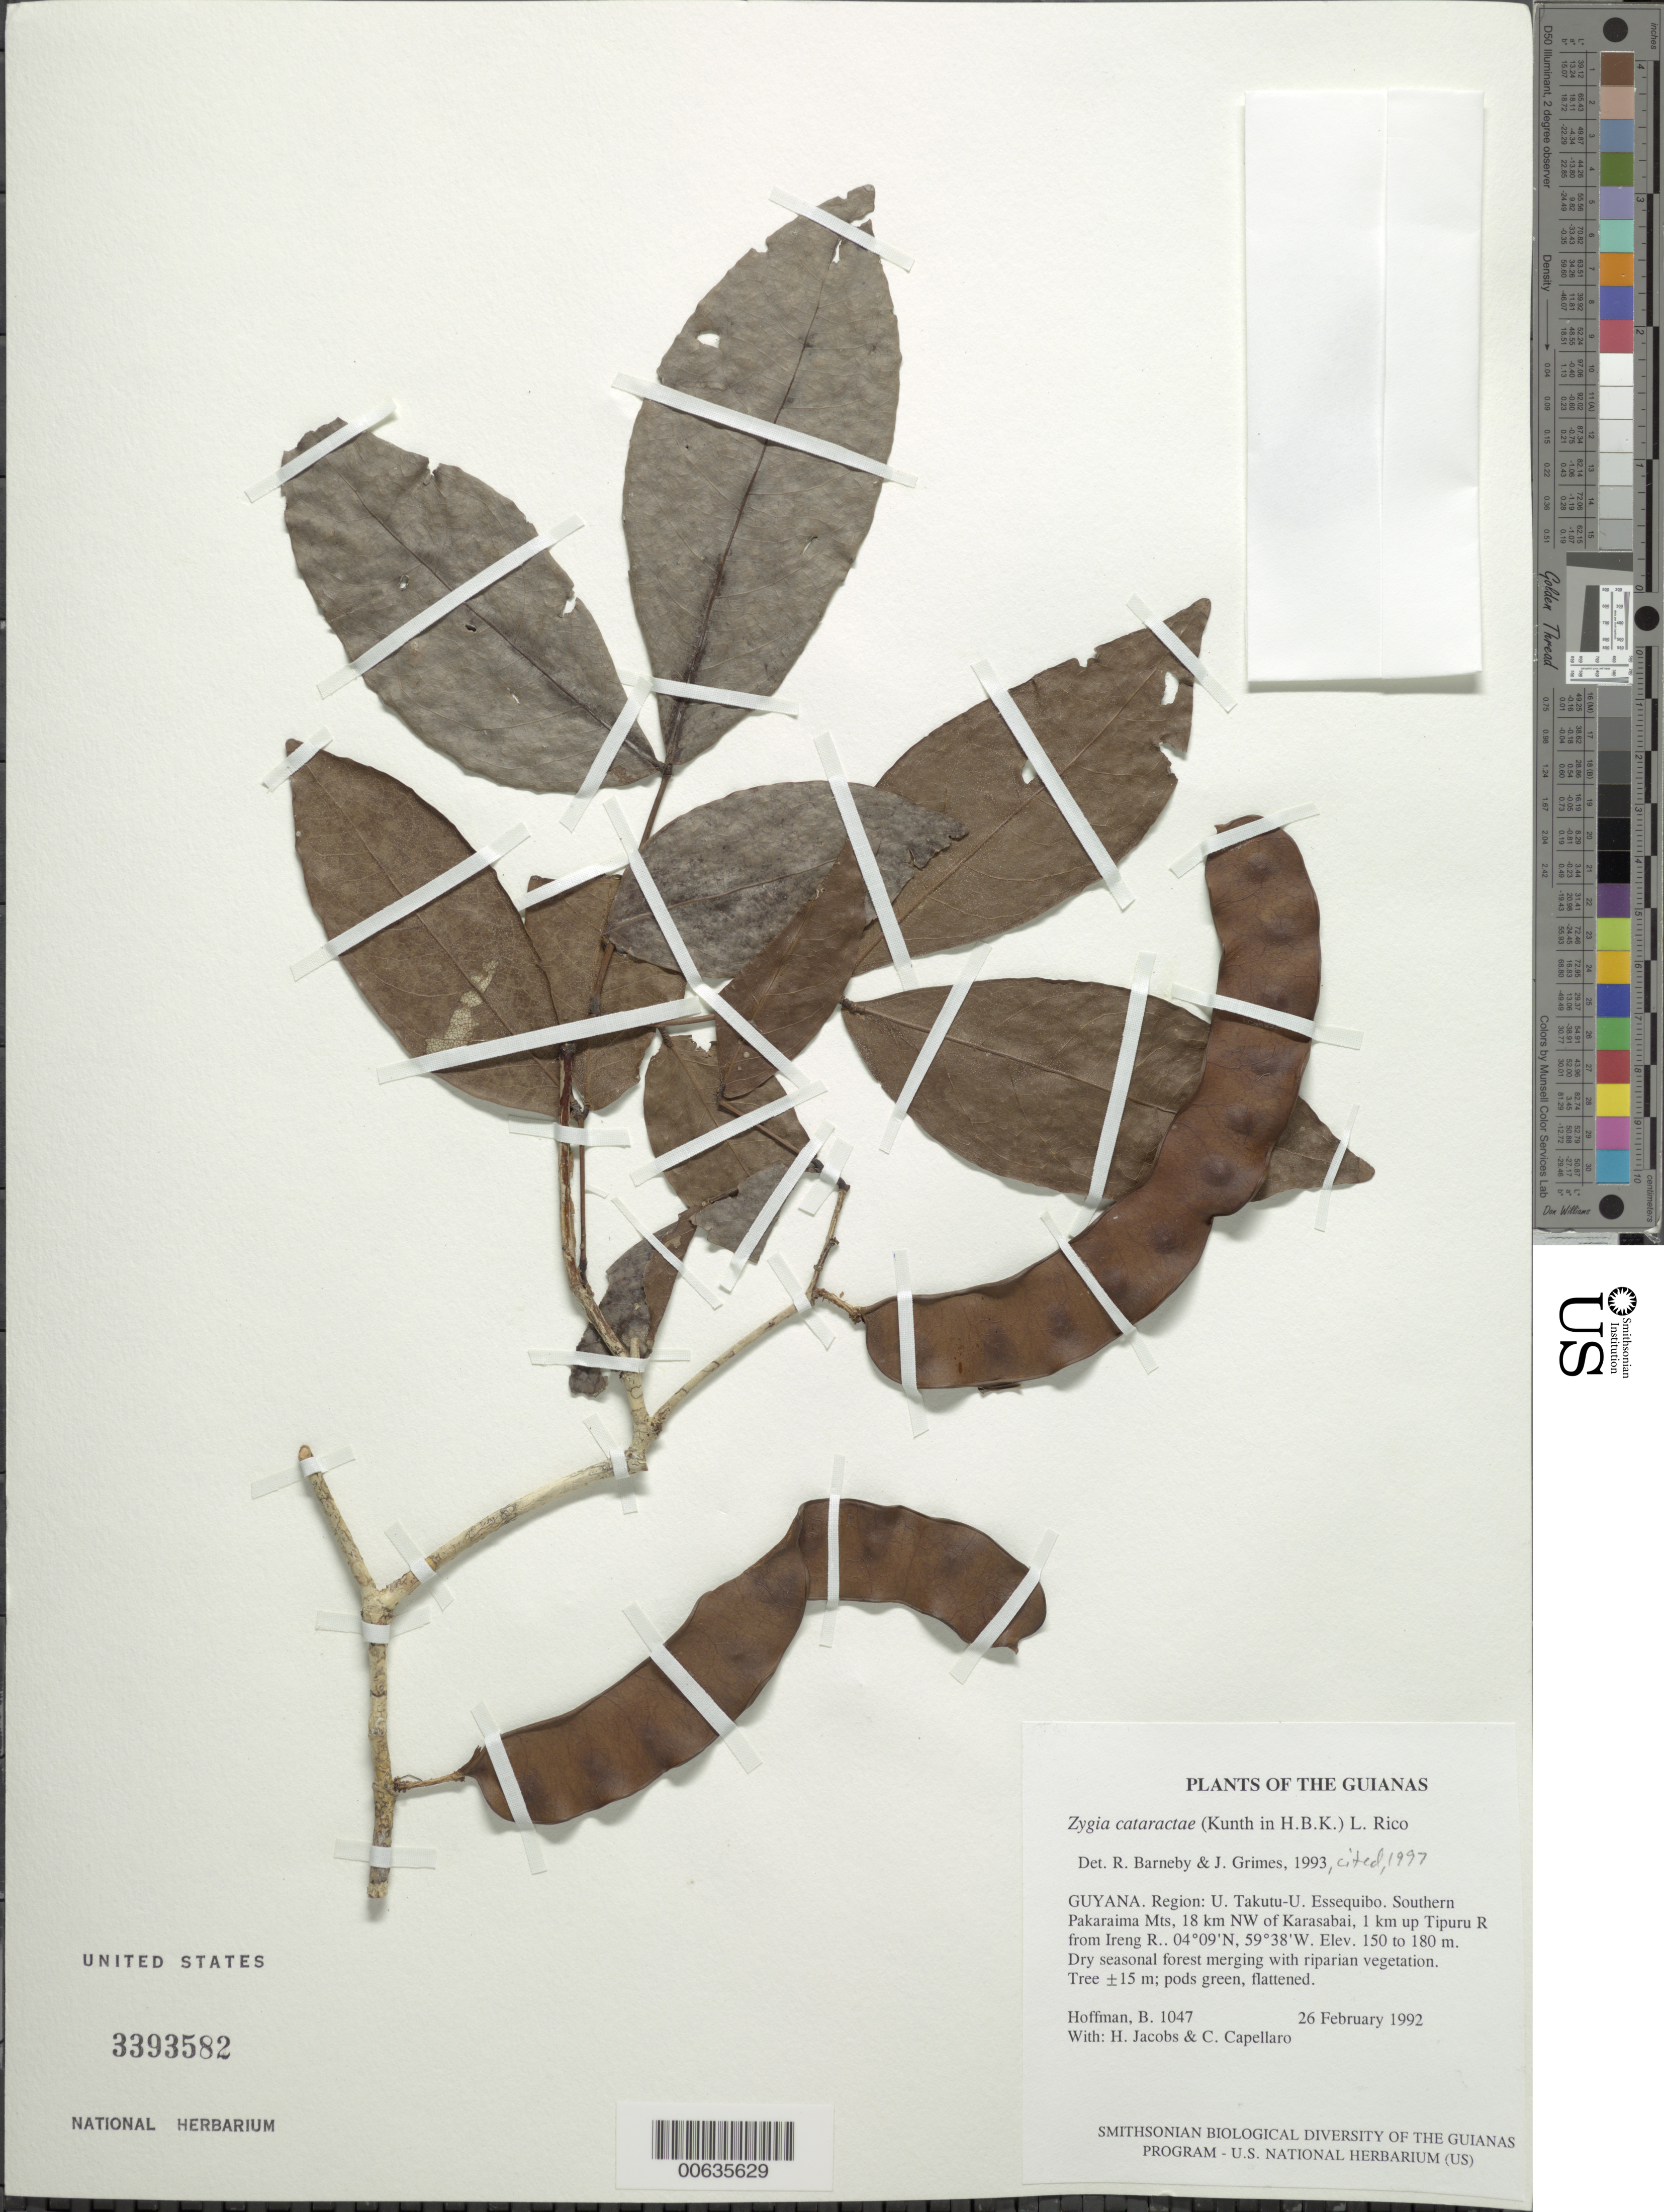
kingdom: Plantae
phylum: Tracheophyta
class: Magnoliopsida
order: Fabales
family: Fabaceae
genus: Zygia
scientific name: Zygia cataractae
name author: (Kunth) L. Rico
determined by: Barneby, R. C.; Grimes, J. W.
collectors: B. Hoffman, H. Jacobs & C. Capellaro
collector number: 1047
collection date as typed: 26 February 1992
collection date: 1992-02-26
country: Guyana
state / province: U. Takutu-U. Essequibo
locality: Southern Pakaraima Mts, 18 km NW of Karasabai, 1 km up Tipuru River from Ireng River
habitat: Dry seasonal forest merging with riparian vegetation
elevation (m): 150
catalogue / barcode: US 3393582